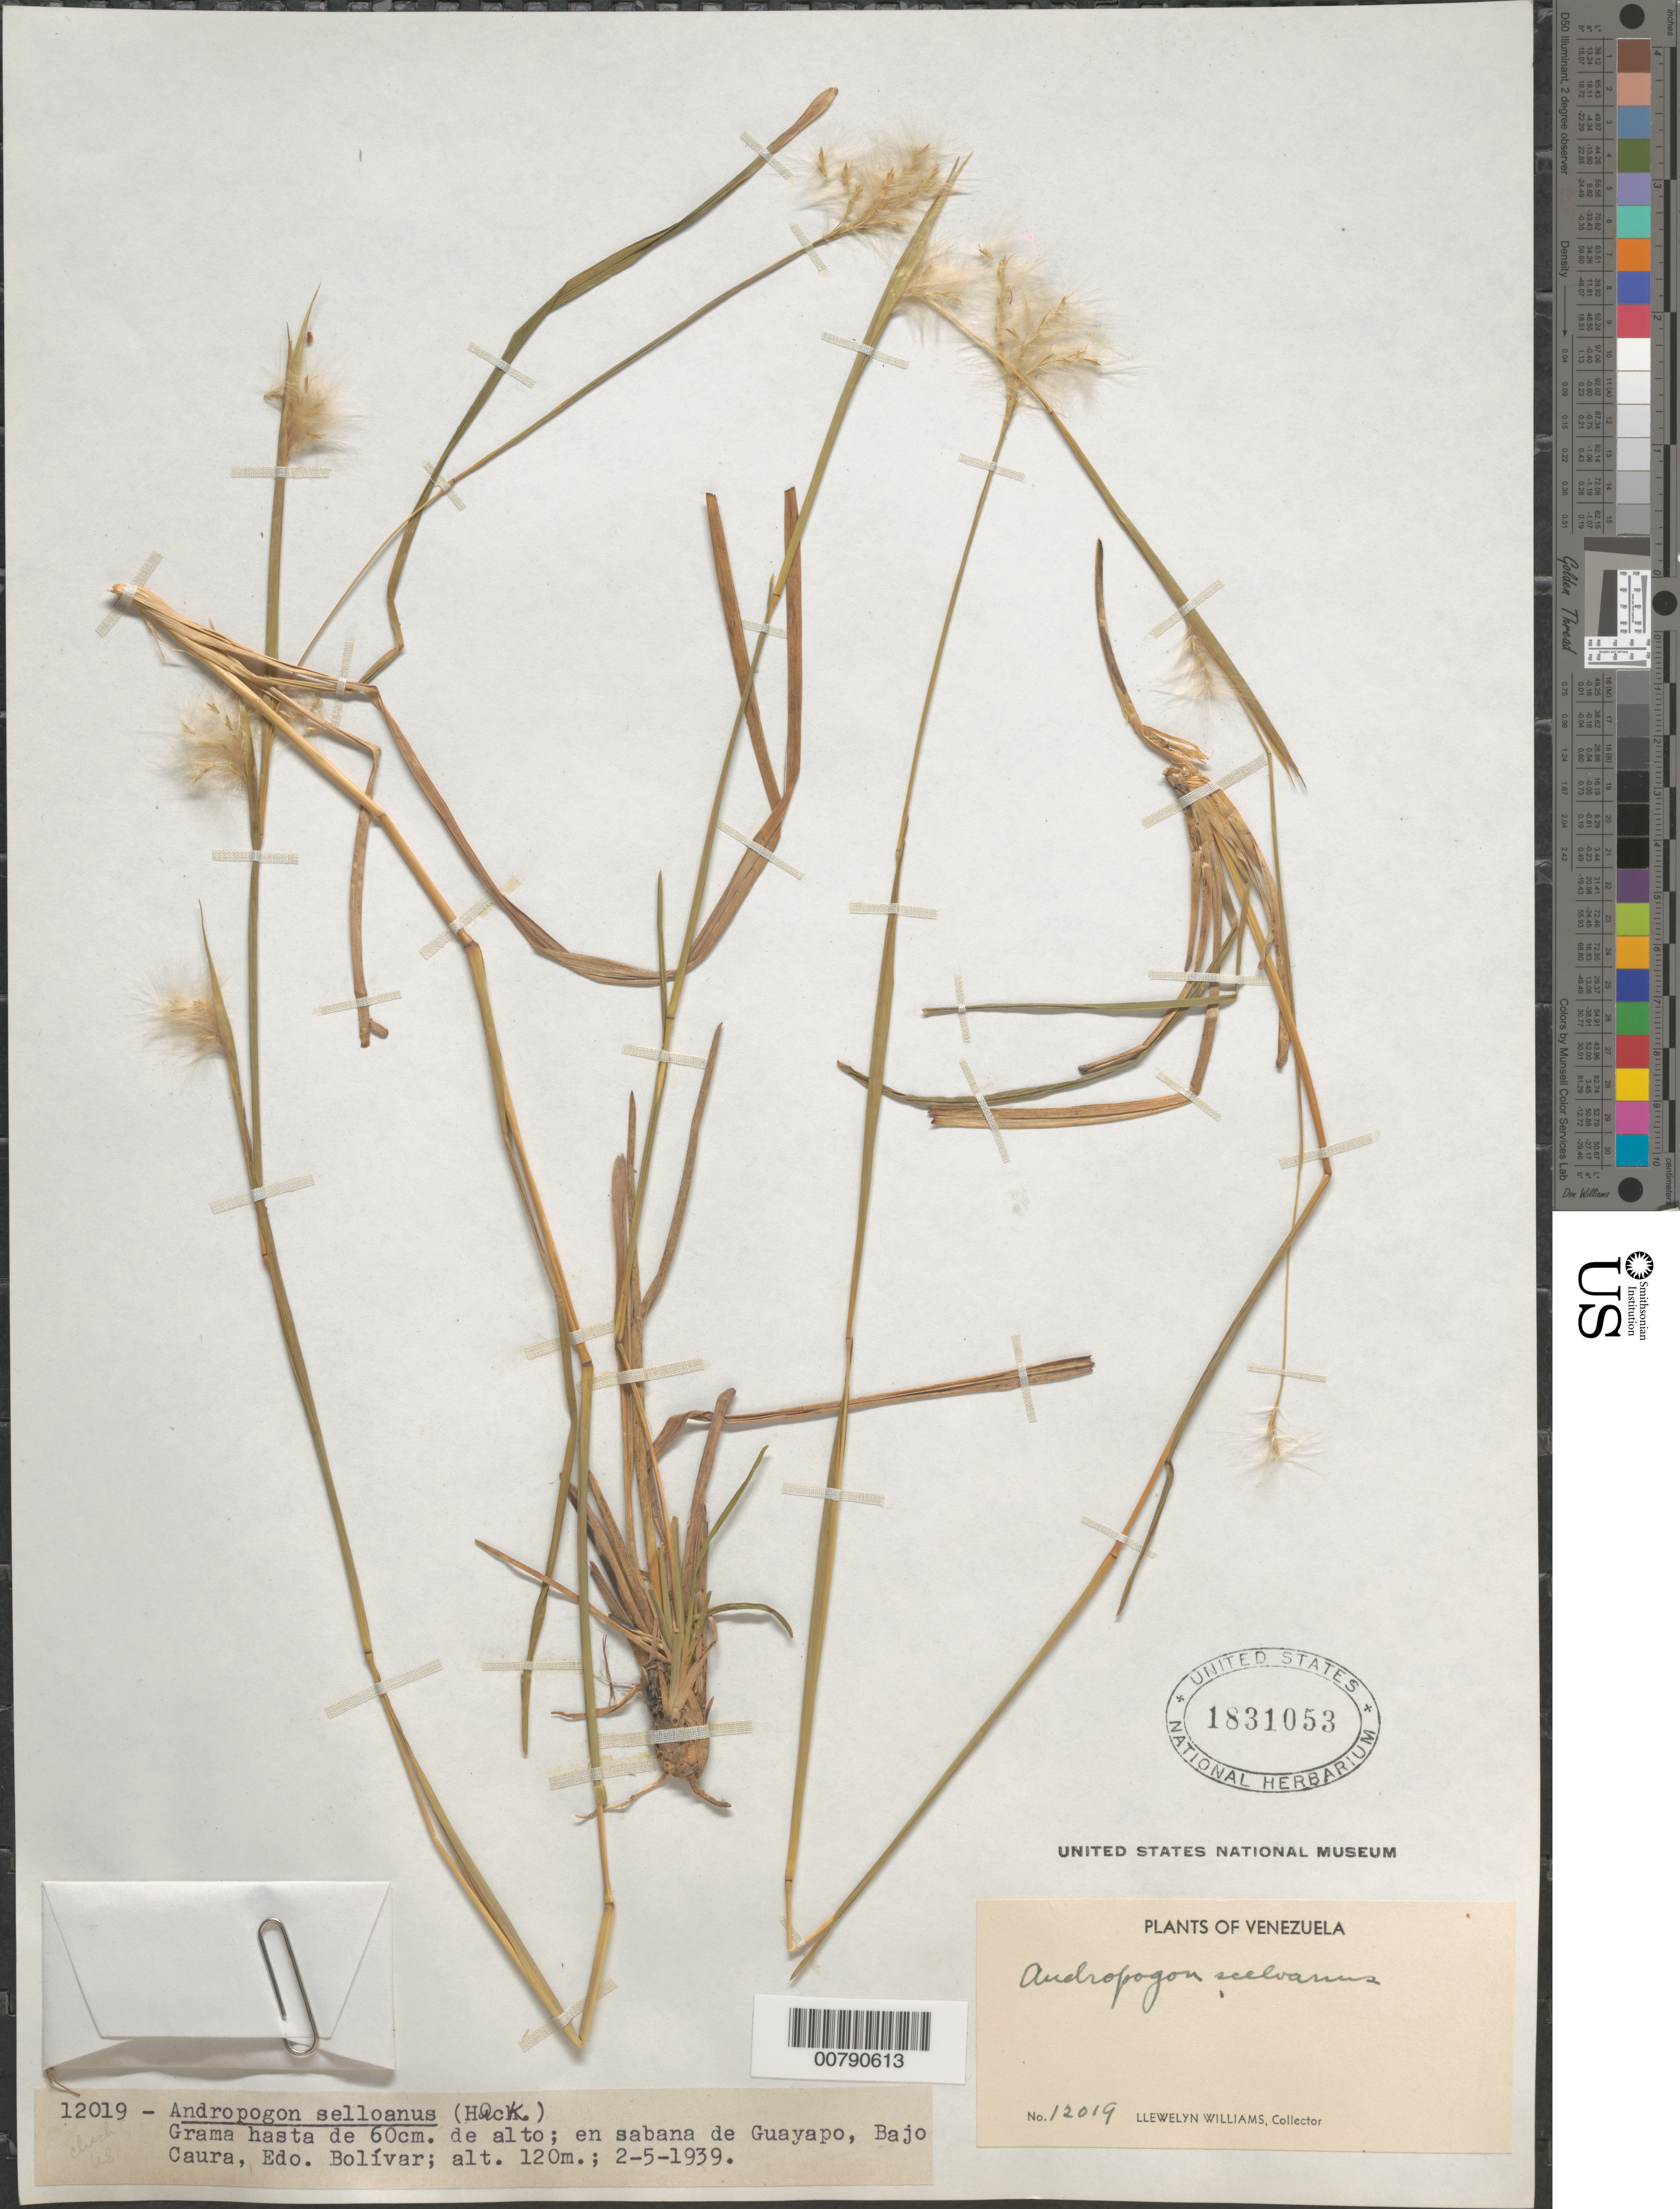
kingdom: Plantae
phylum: Tracheophyta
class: Liliopsida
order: Poales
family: Poaceae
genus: Andropogon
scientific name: Andropogon selloanus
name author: (Hack.) Hack.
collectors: Ll. Williams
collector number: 12019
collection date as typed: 2-May-39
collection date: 1939-05-02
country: Venezuela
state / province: Bolívar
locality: Guayapo, Bajo Caura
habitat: Sabana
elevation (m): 120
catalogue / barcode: US 1831053